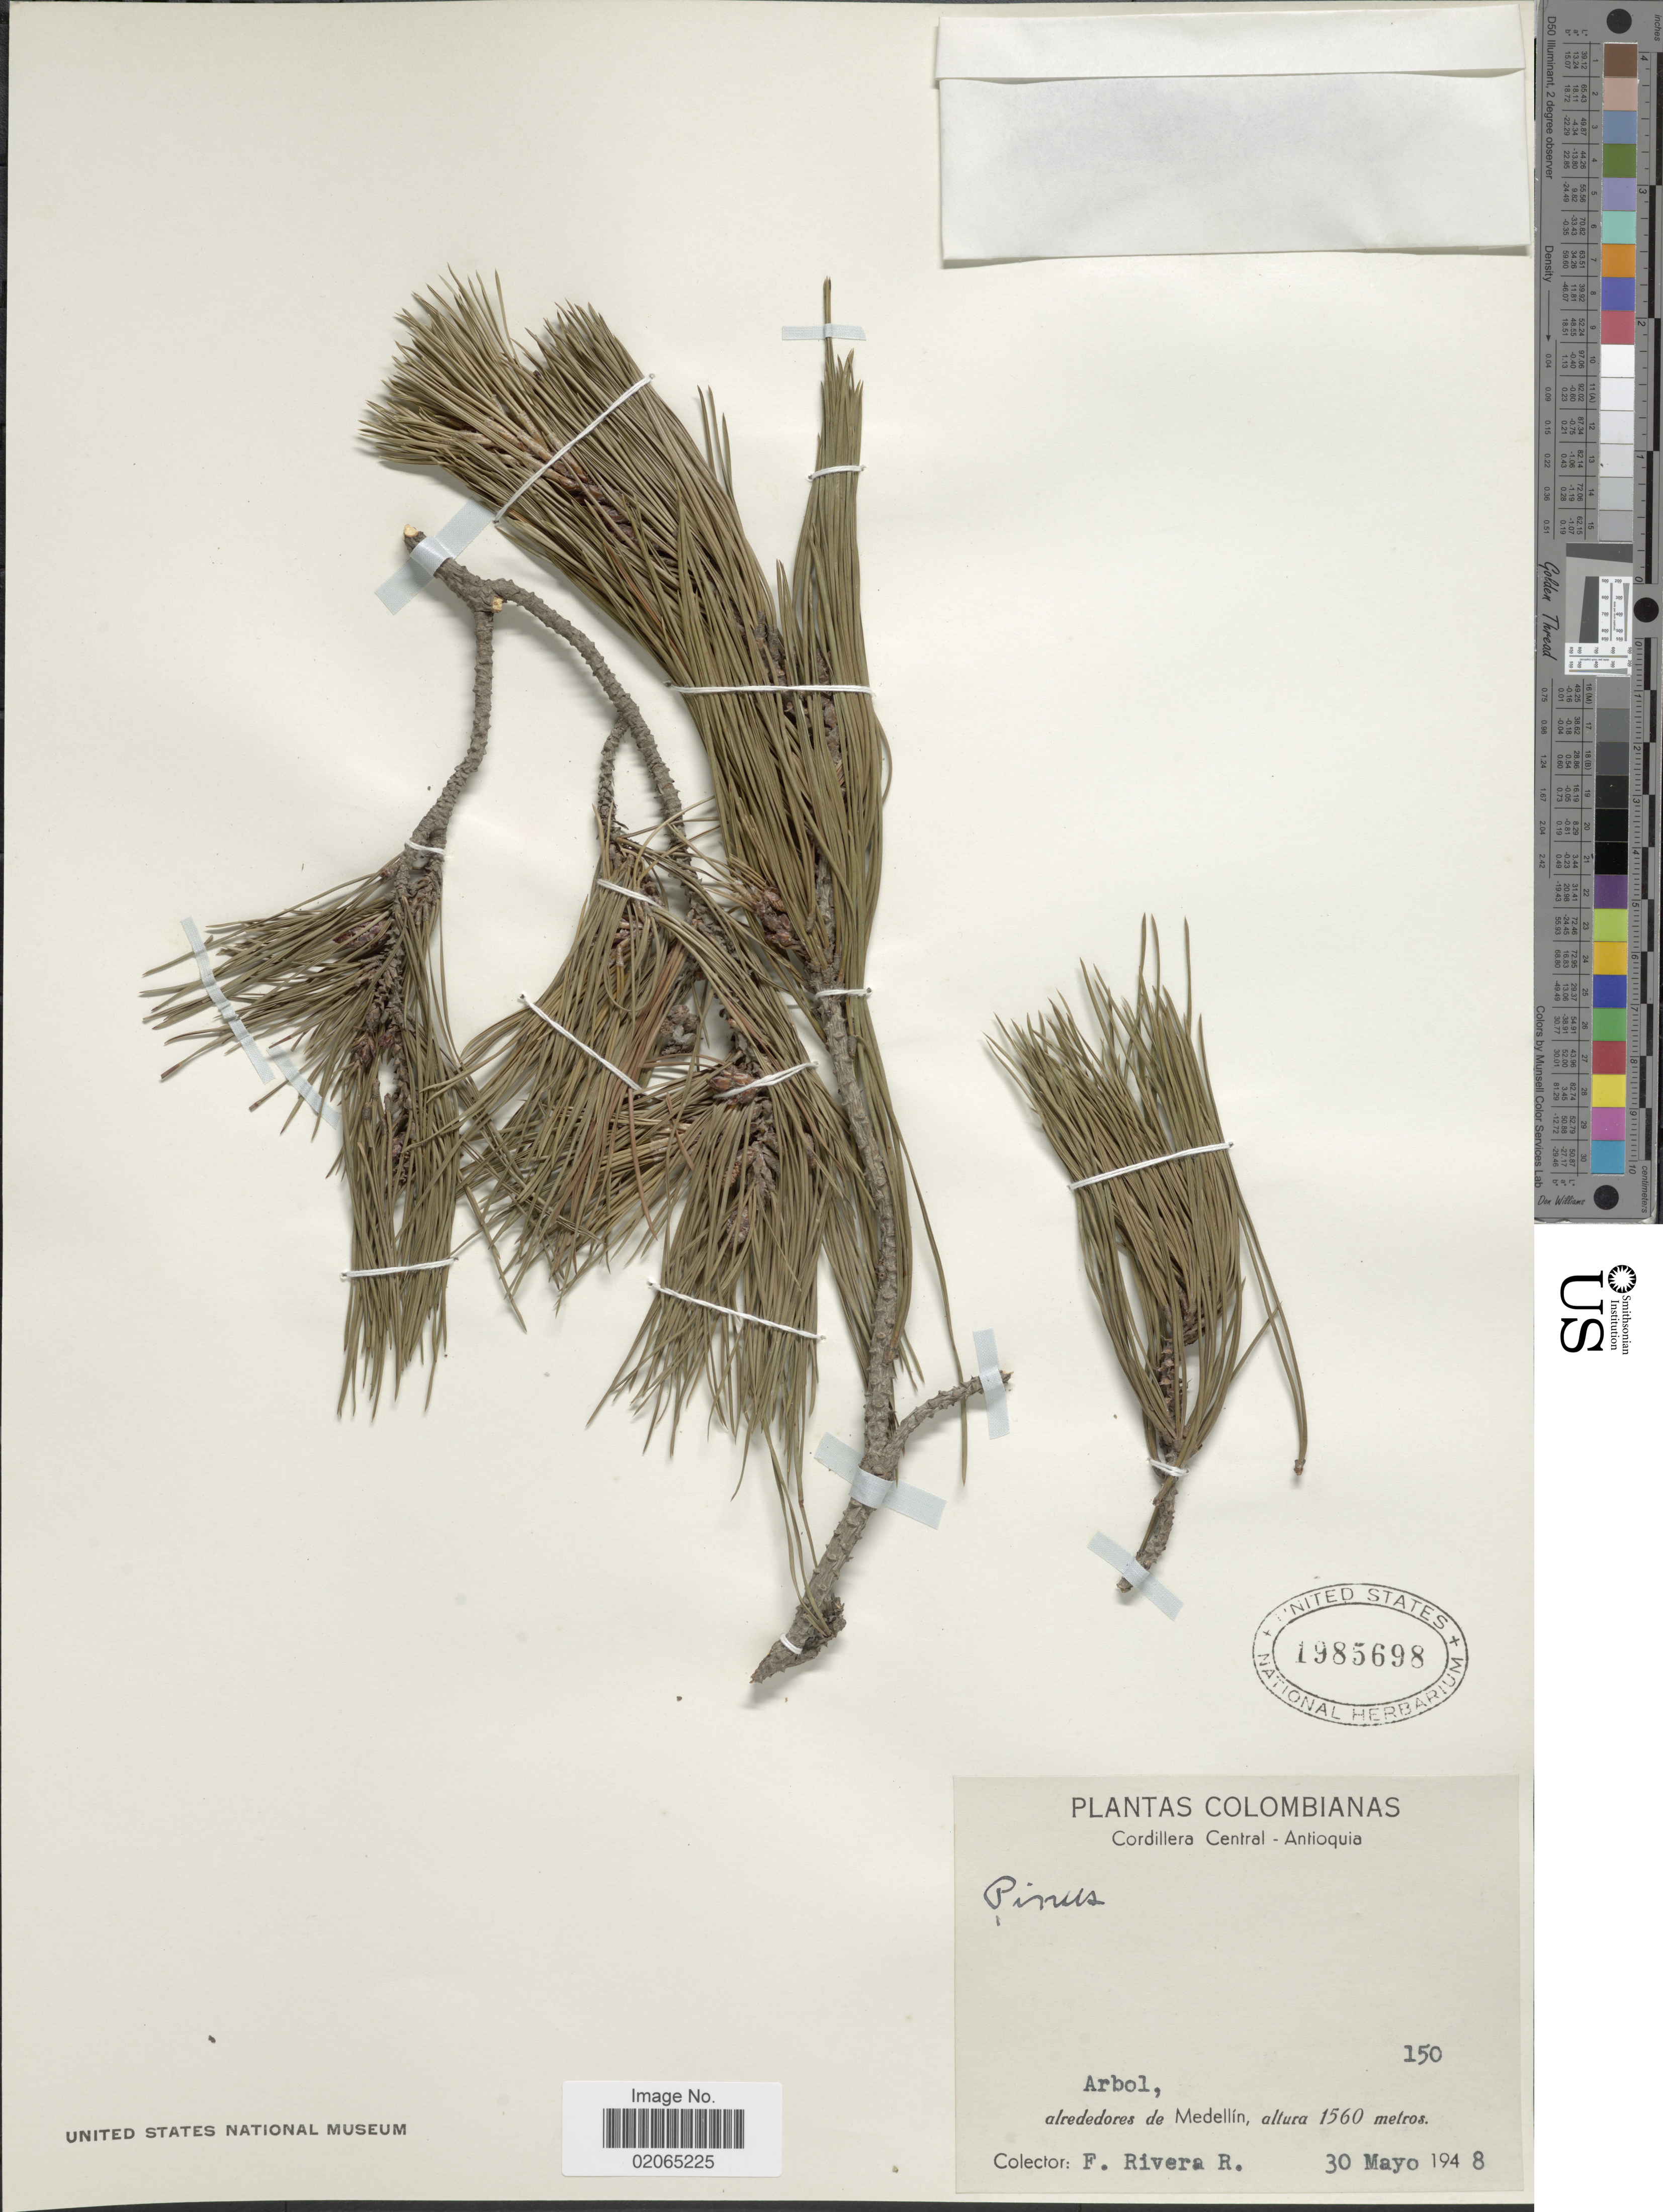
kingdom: Plantae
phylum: Tracheophyta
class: Pinopsida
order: Pinales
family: Pinaceae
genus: Pinus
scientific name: Pinus sp.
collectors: F. Rivera R.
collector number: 150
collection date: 1948-05-30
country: Colombia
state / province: Antioquia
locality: Cordillera Central - Antioquia. Arbol, alrededores de Medellín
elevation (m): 1560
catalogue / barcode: US 1985698